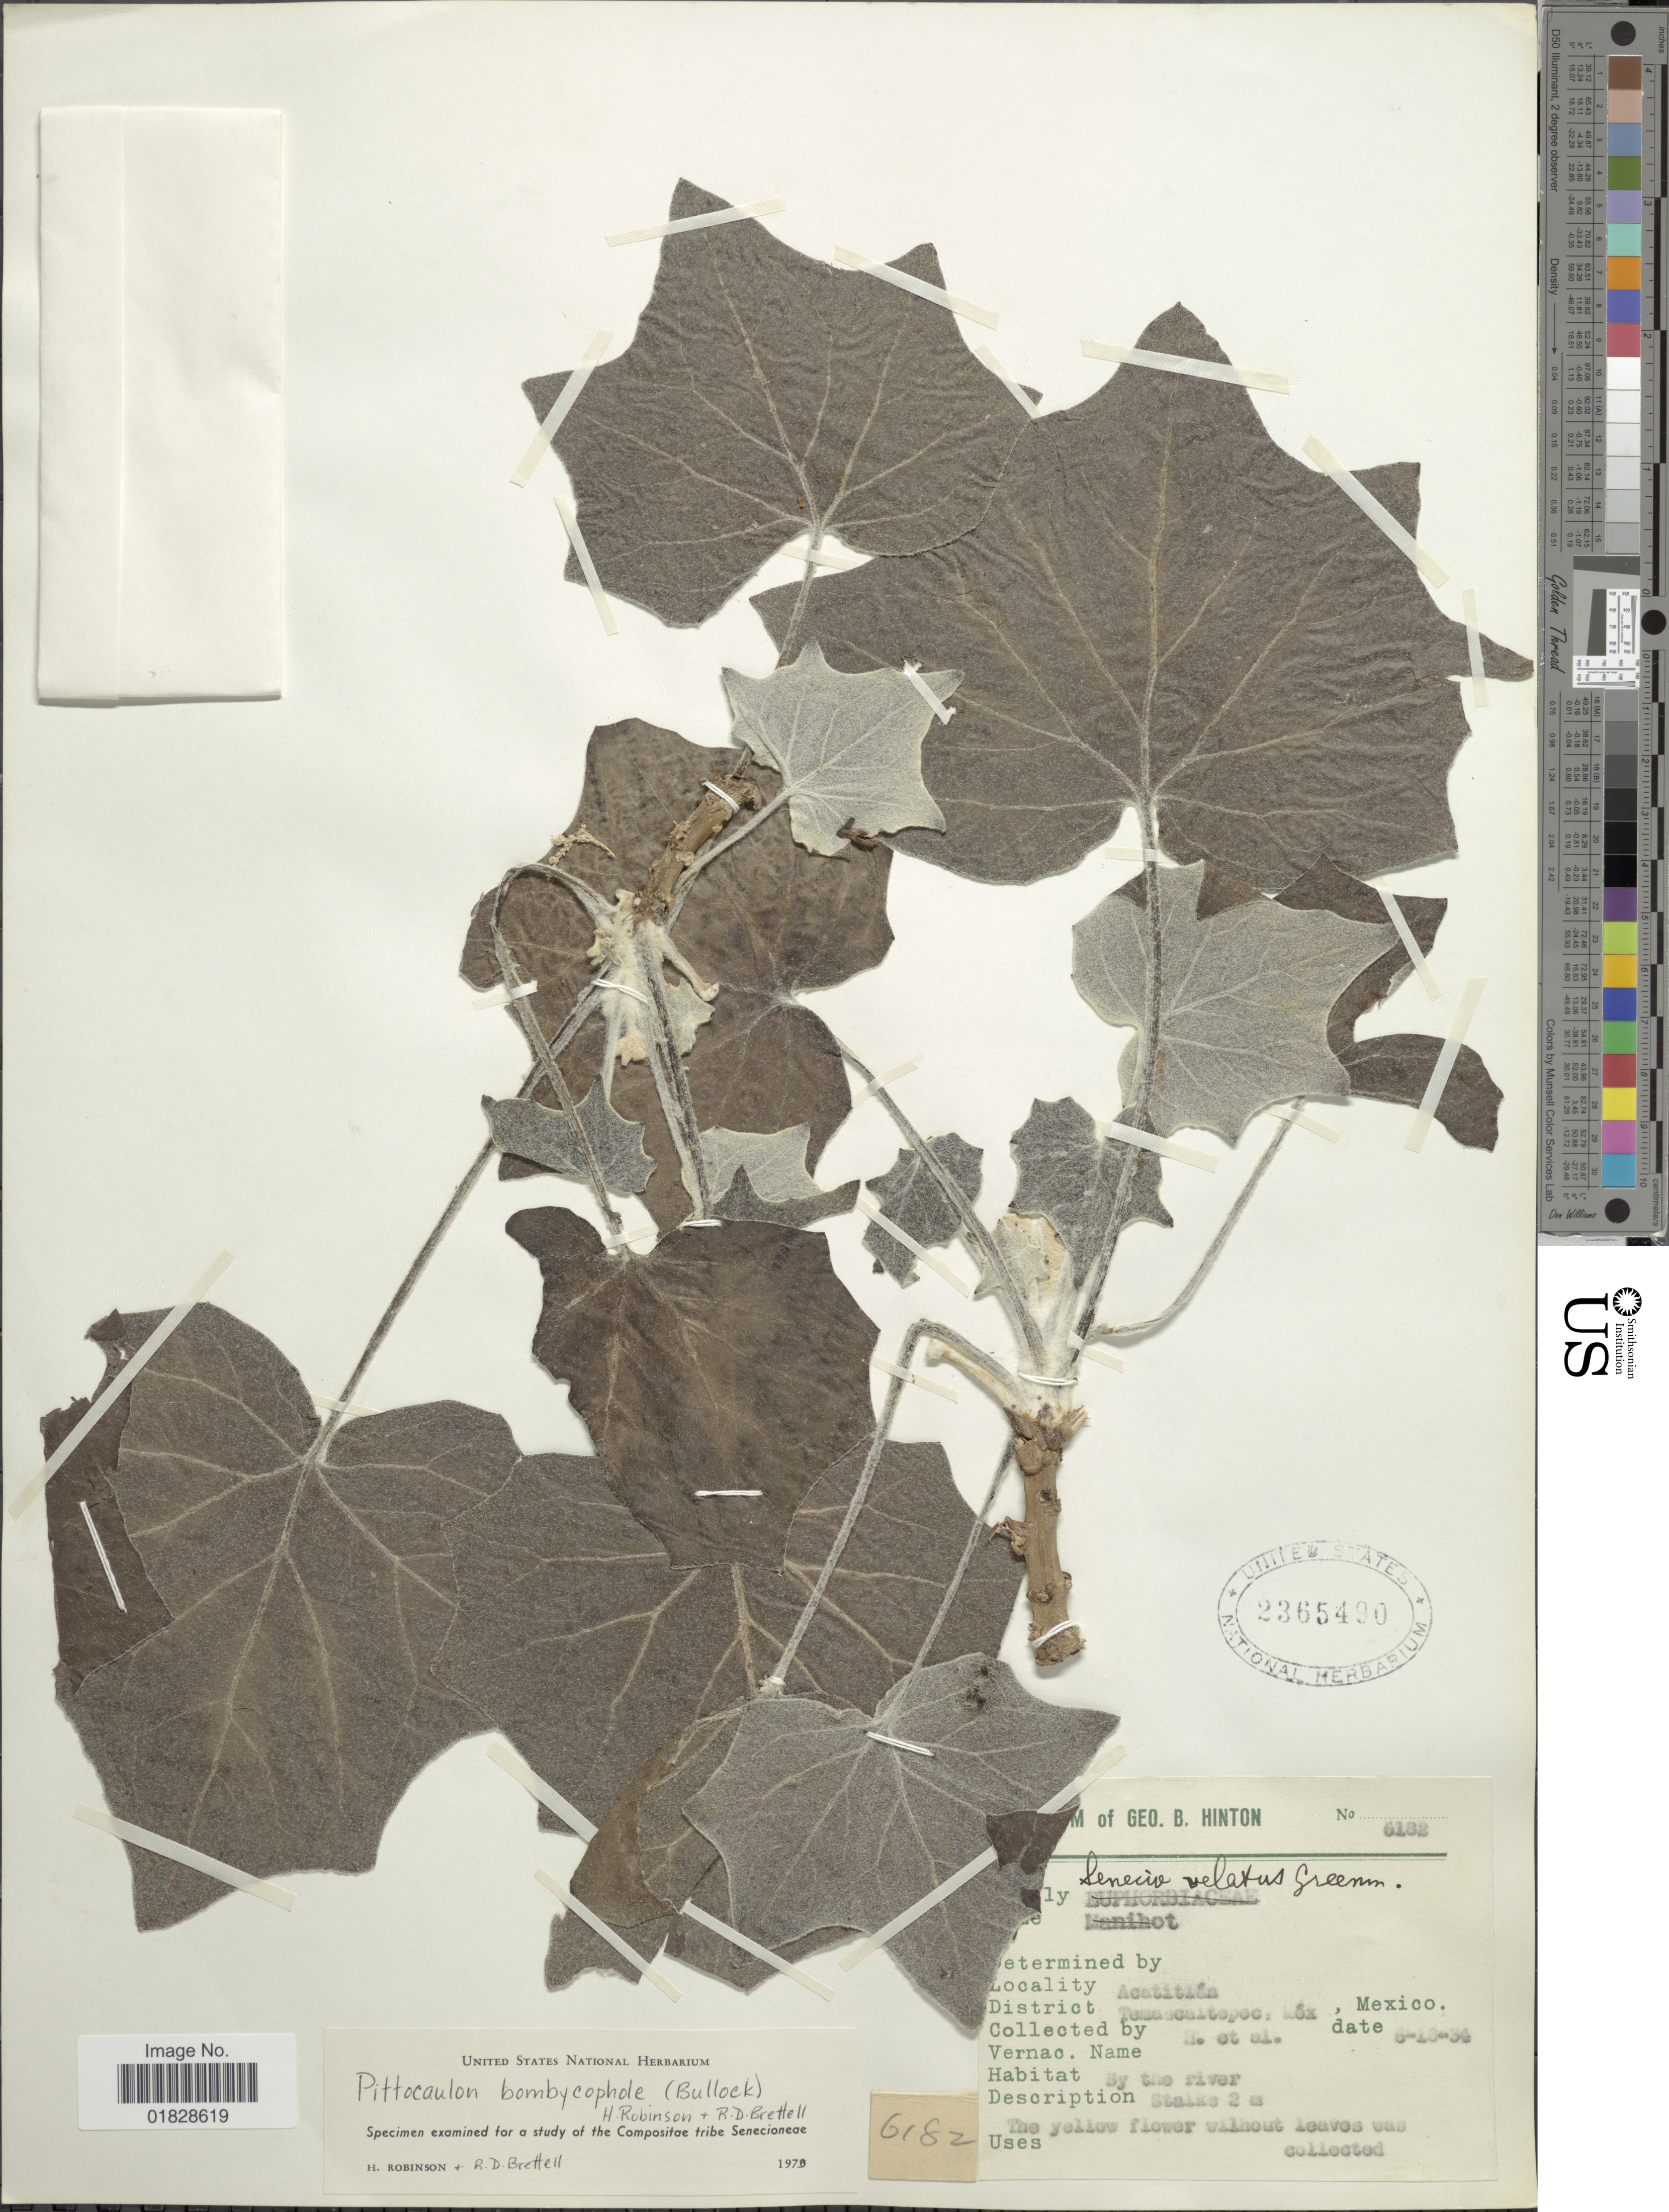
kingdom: Plantae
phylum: Tracheophyta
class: Magnoliopsida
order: Asterales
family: Asteraceae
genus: Pittocaulon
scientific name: Pittocaulon bombycophole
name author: (Bullock) H. Rob. & Brettell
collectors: G. B. Hinton & et al.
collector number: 6182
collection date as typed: Transcribed d/m/y: 13/6/34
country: Mexico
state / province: México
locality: Acartitlán. District Temascaltepec, Méx., Mexico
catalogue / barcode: US 2365490